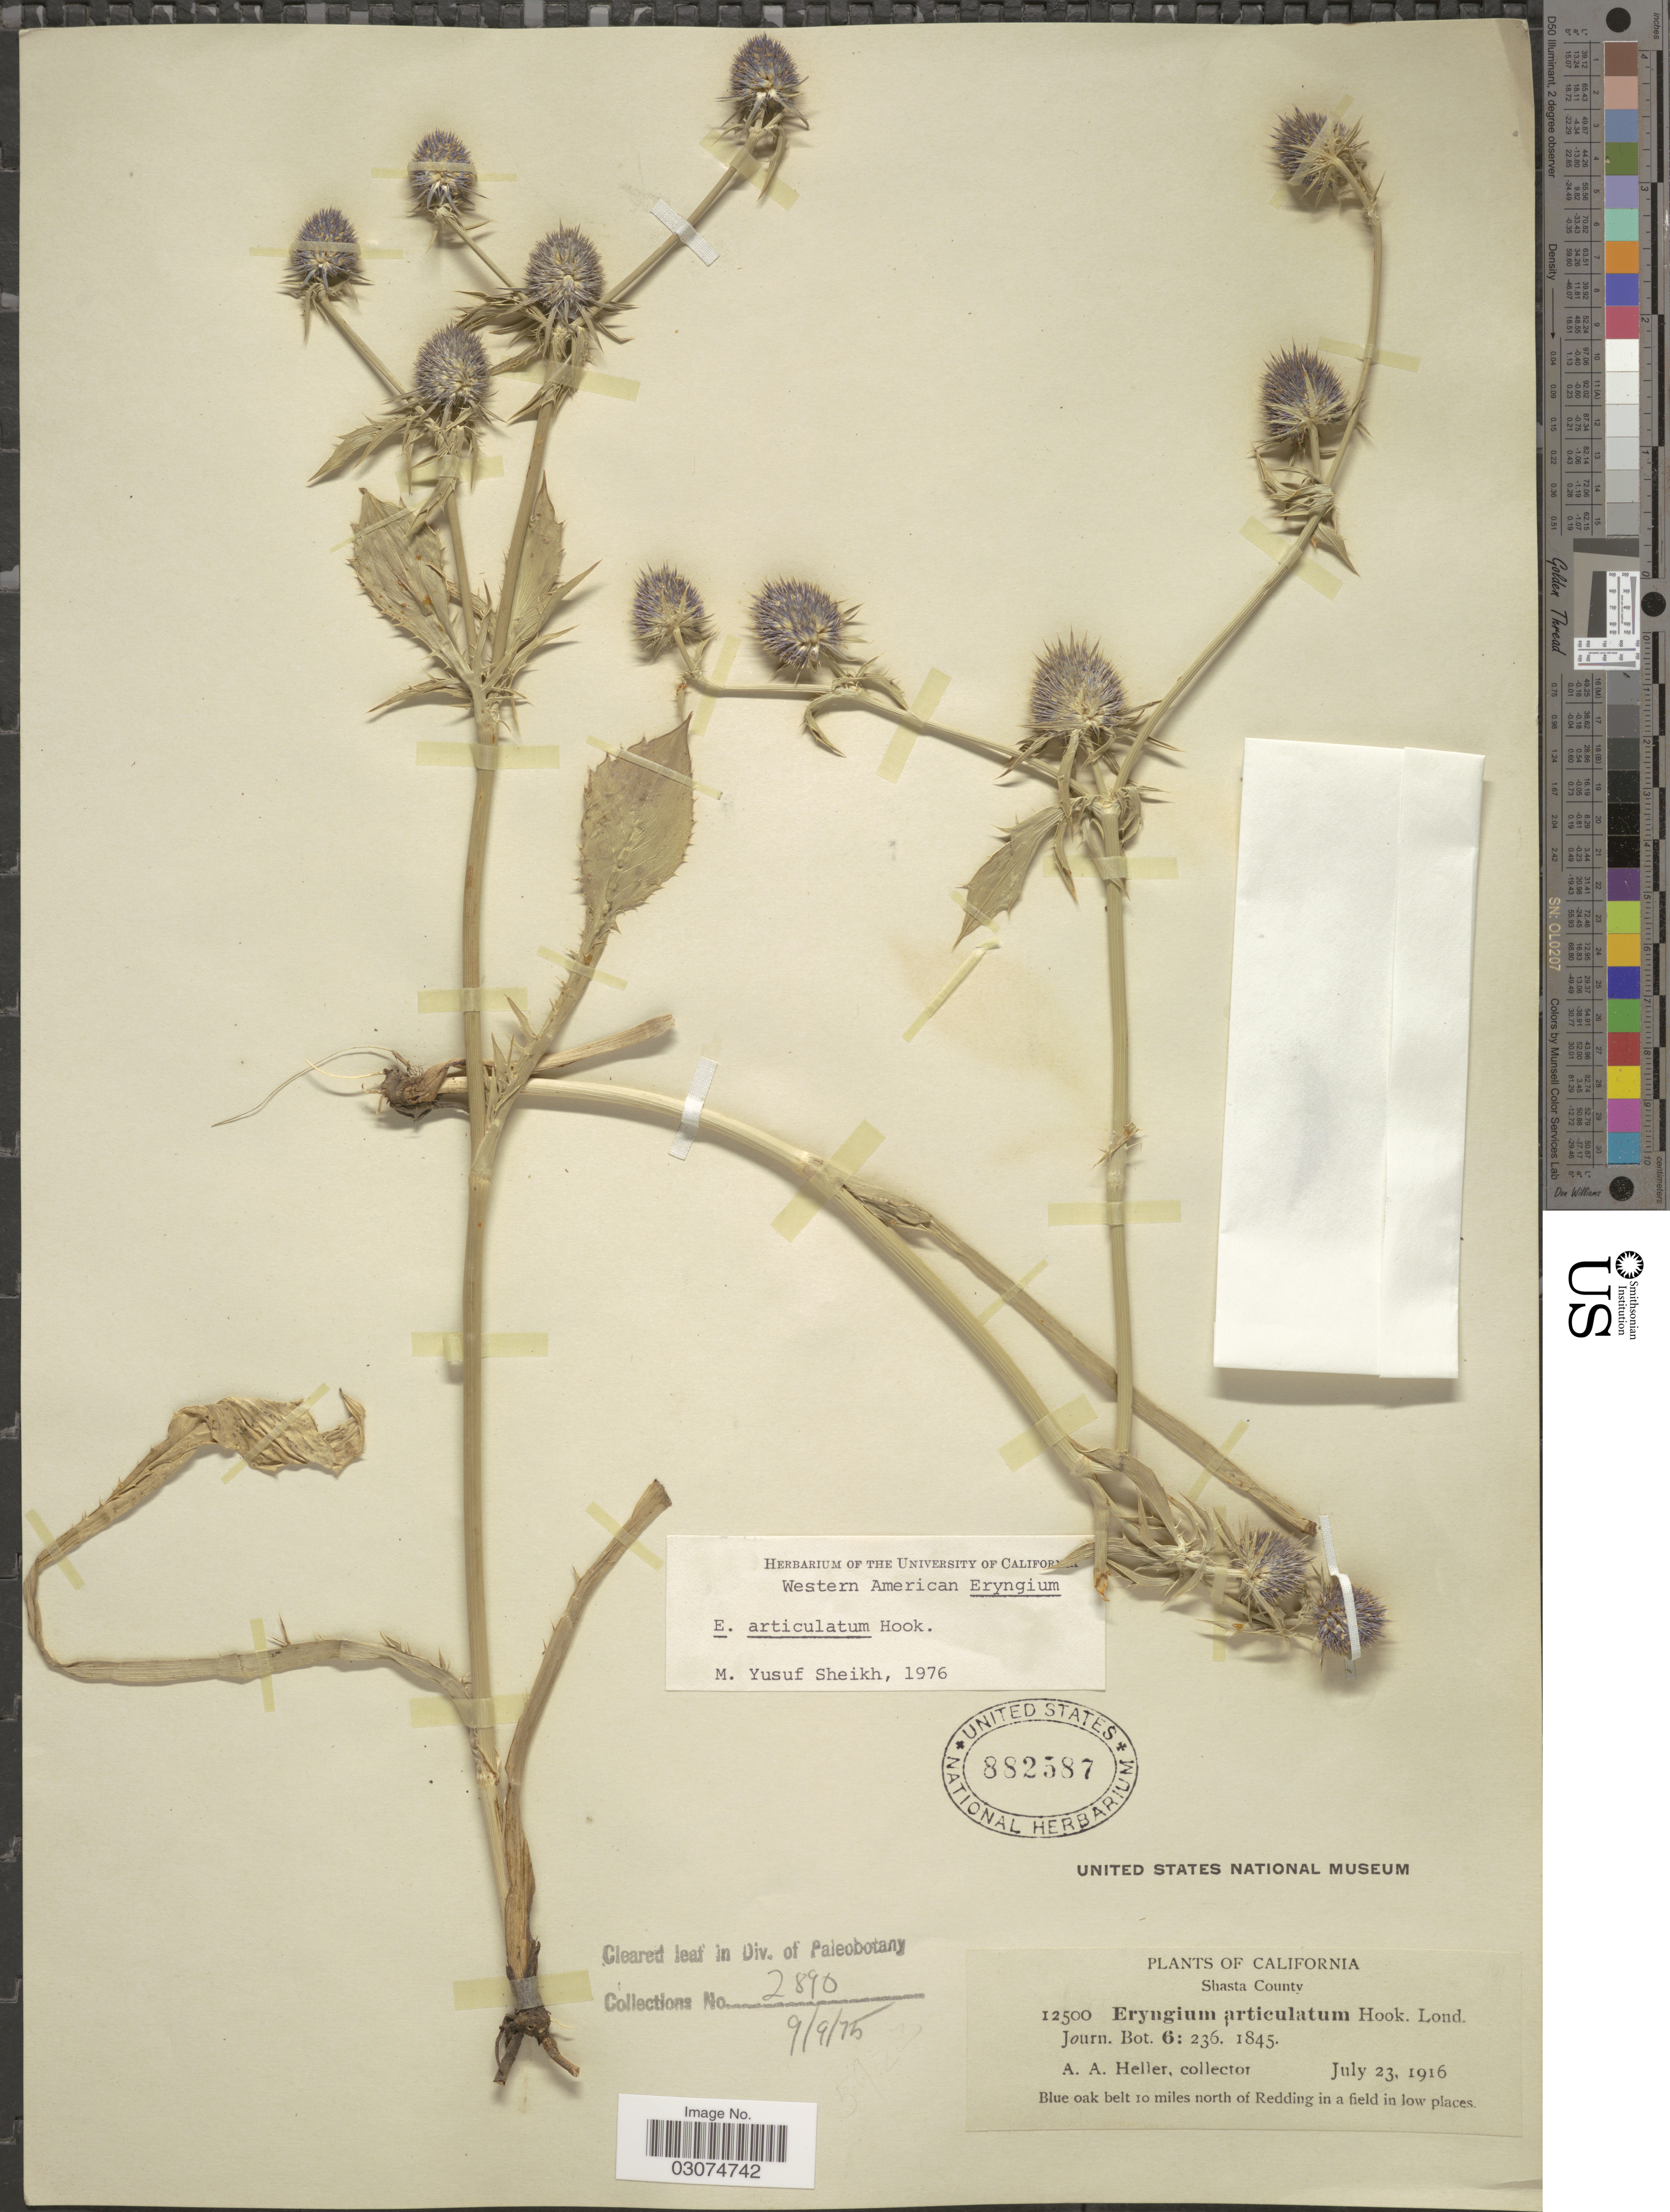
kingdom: Plantae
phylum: Tracheophyta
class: Magnoliopsida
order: Apiales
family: Apiaceae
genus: Eryngium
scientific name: Eryngium articulatum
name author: Hook.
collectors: A. A. Heller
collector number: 12500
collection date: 1916-07-23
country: United States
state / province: California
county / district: Shasta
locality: Shasta County. Blue oak belt 10 miles north of Redding in a field in low places.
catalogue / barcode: US 882587